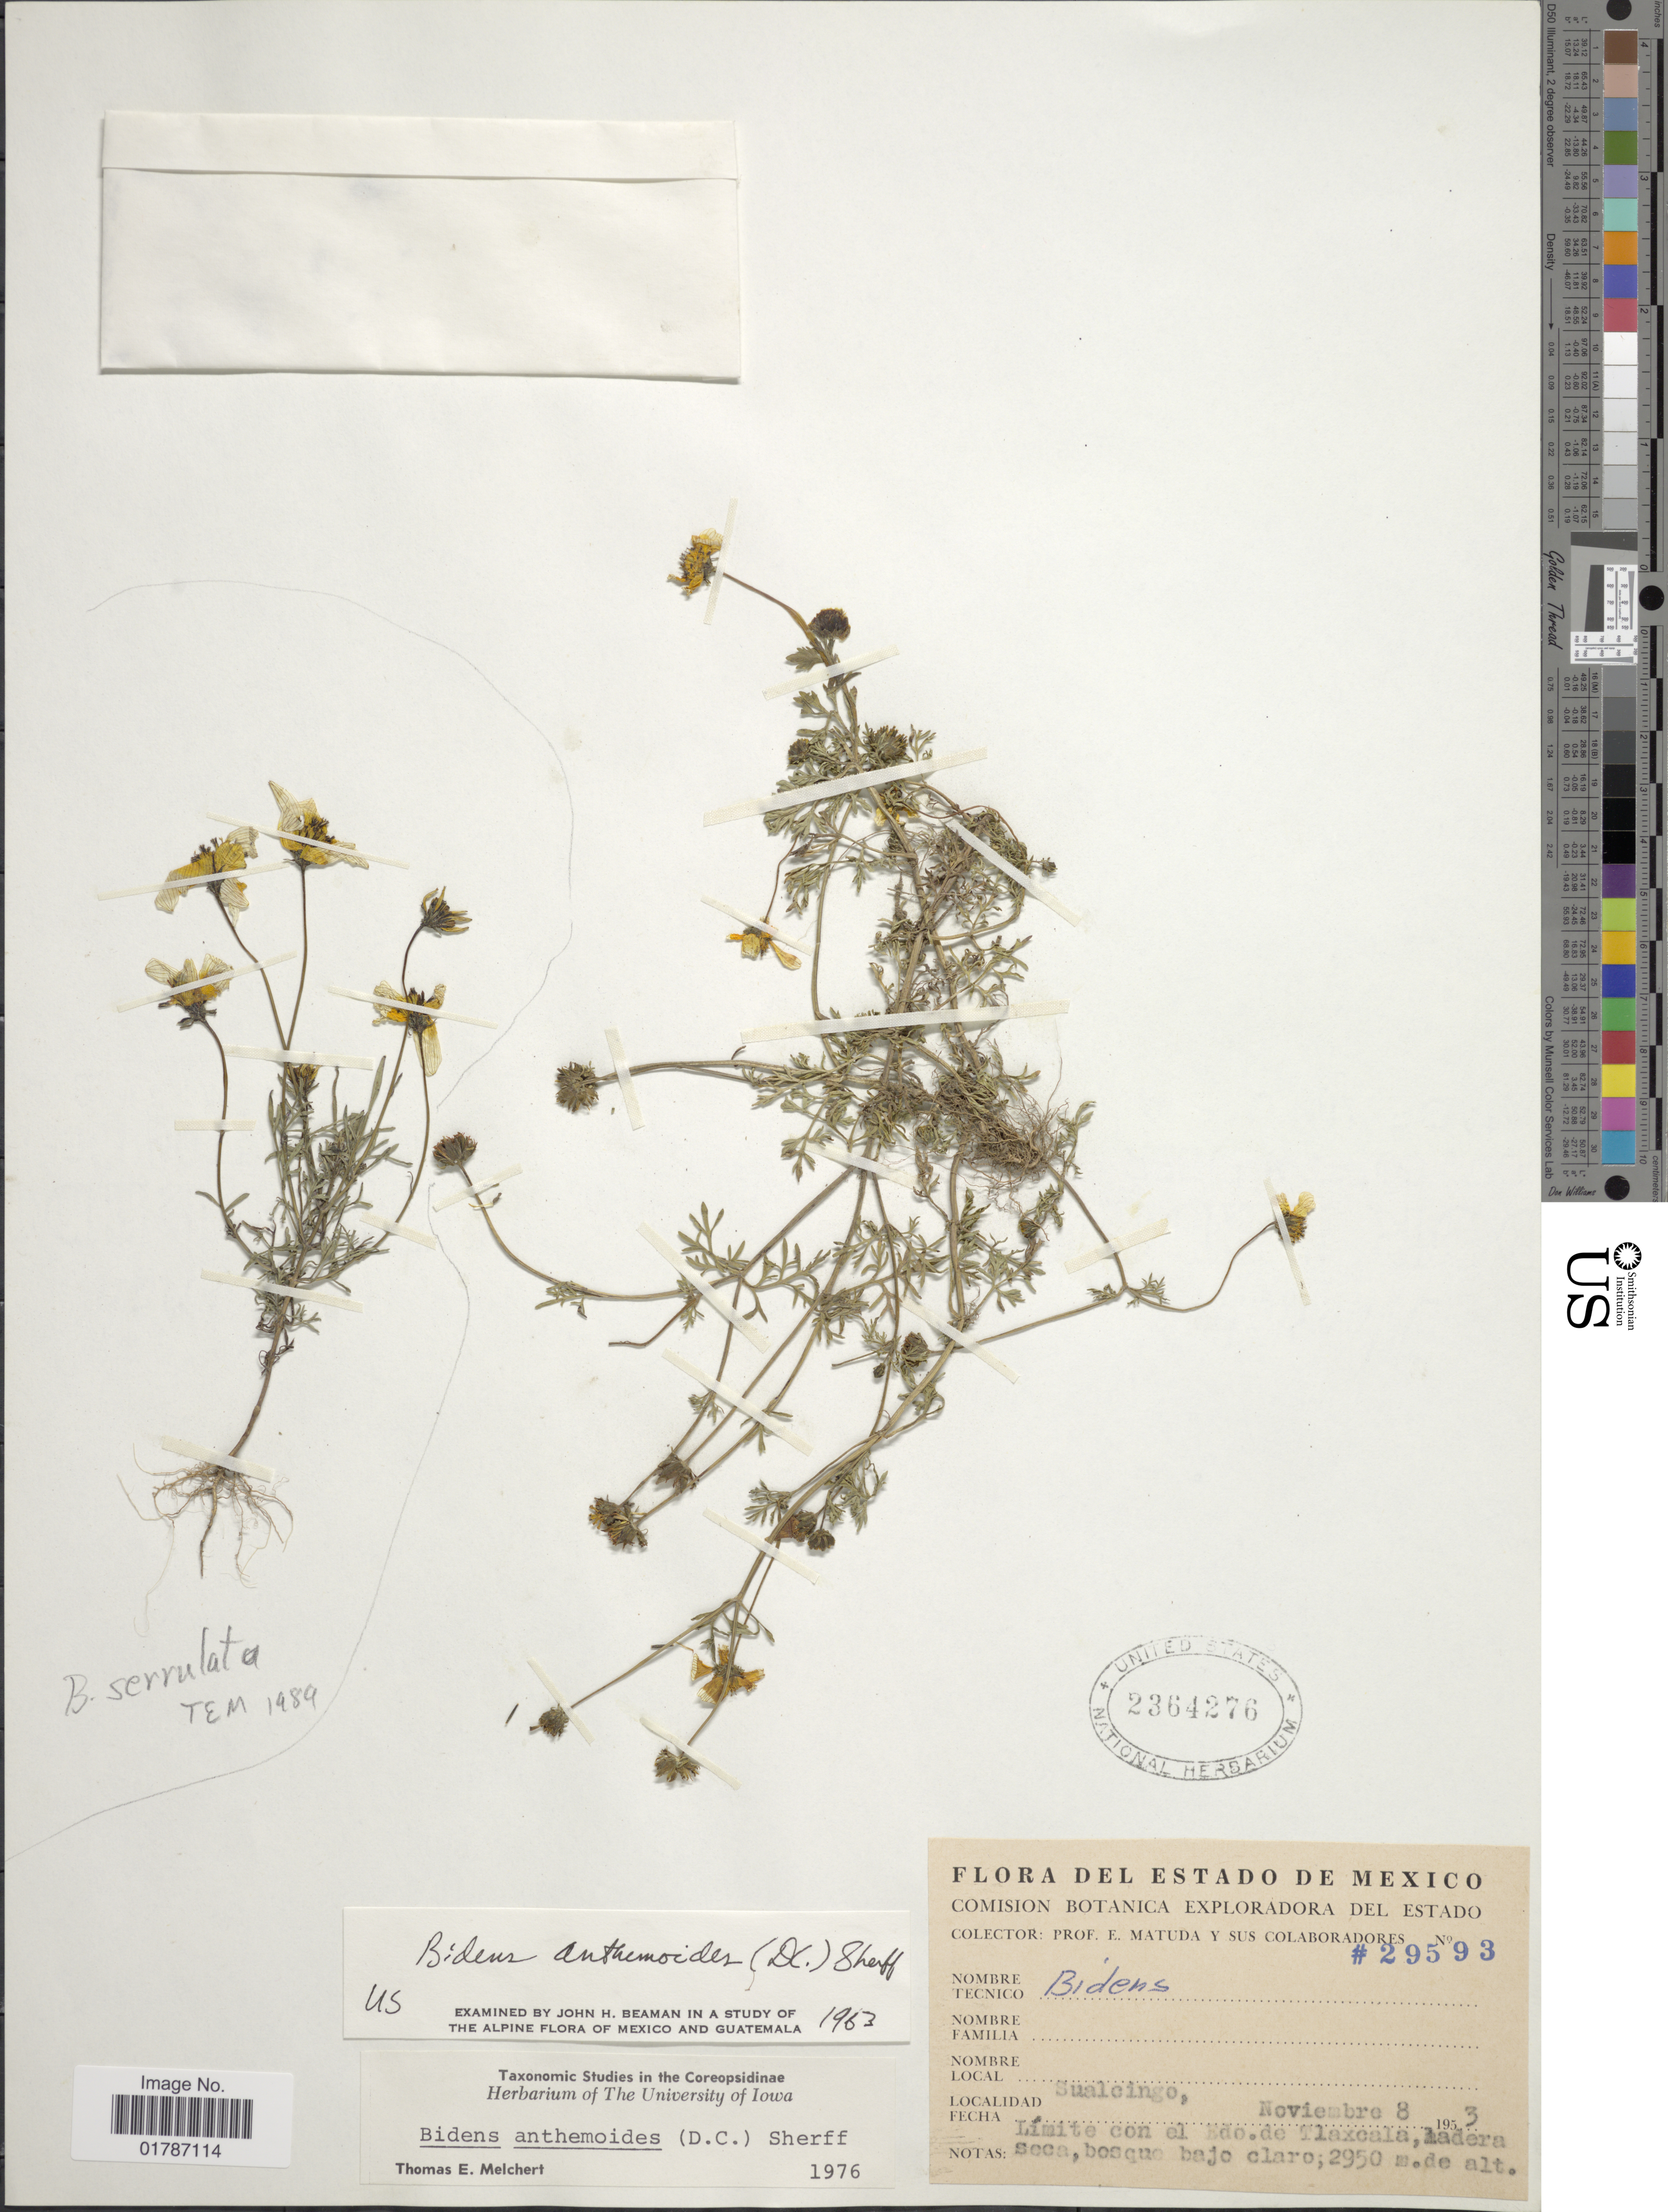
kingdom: Plantae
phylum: Tracheophyta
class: Magnoliopsida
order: Asterales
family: Asteraceae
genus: Bidens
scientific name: Bidens anthemoides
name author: (DC.) Sherff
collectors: E. Matuda & et al.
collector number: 29593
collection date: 1953-11-08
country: Mexico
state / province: México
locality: Del Estado de Mexico, Sualcingo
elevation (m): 2950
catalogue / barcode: US 2364276